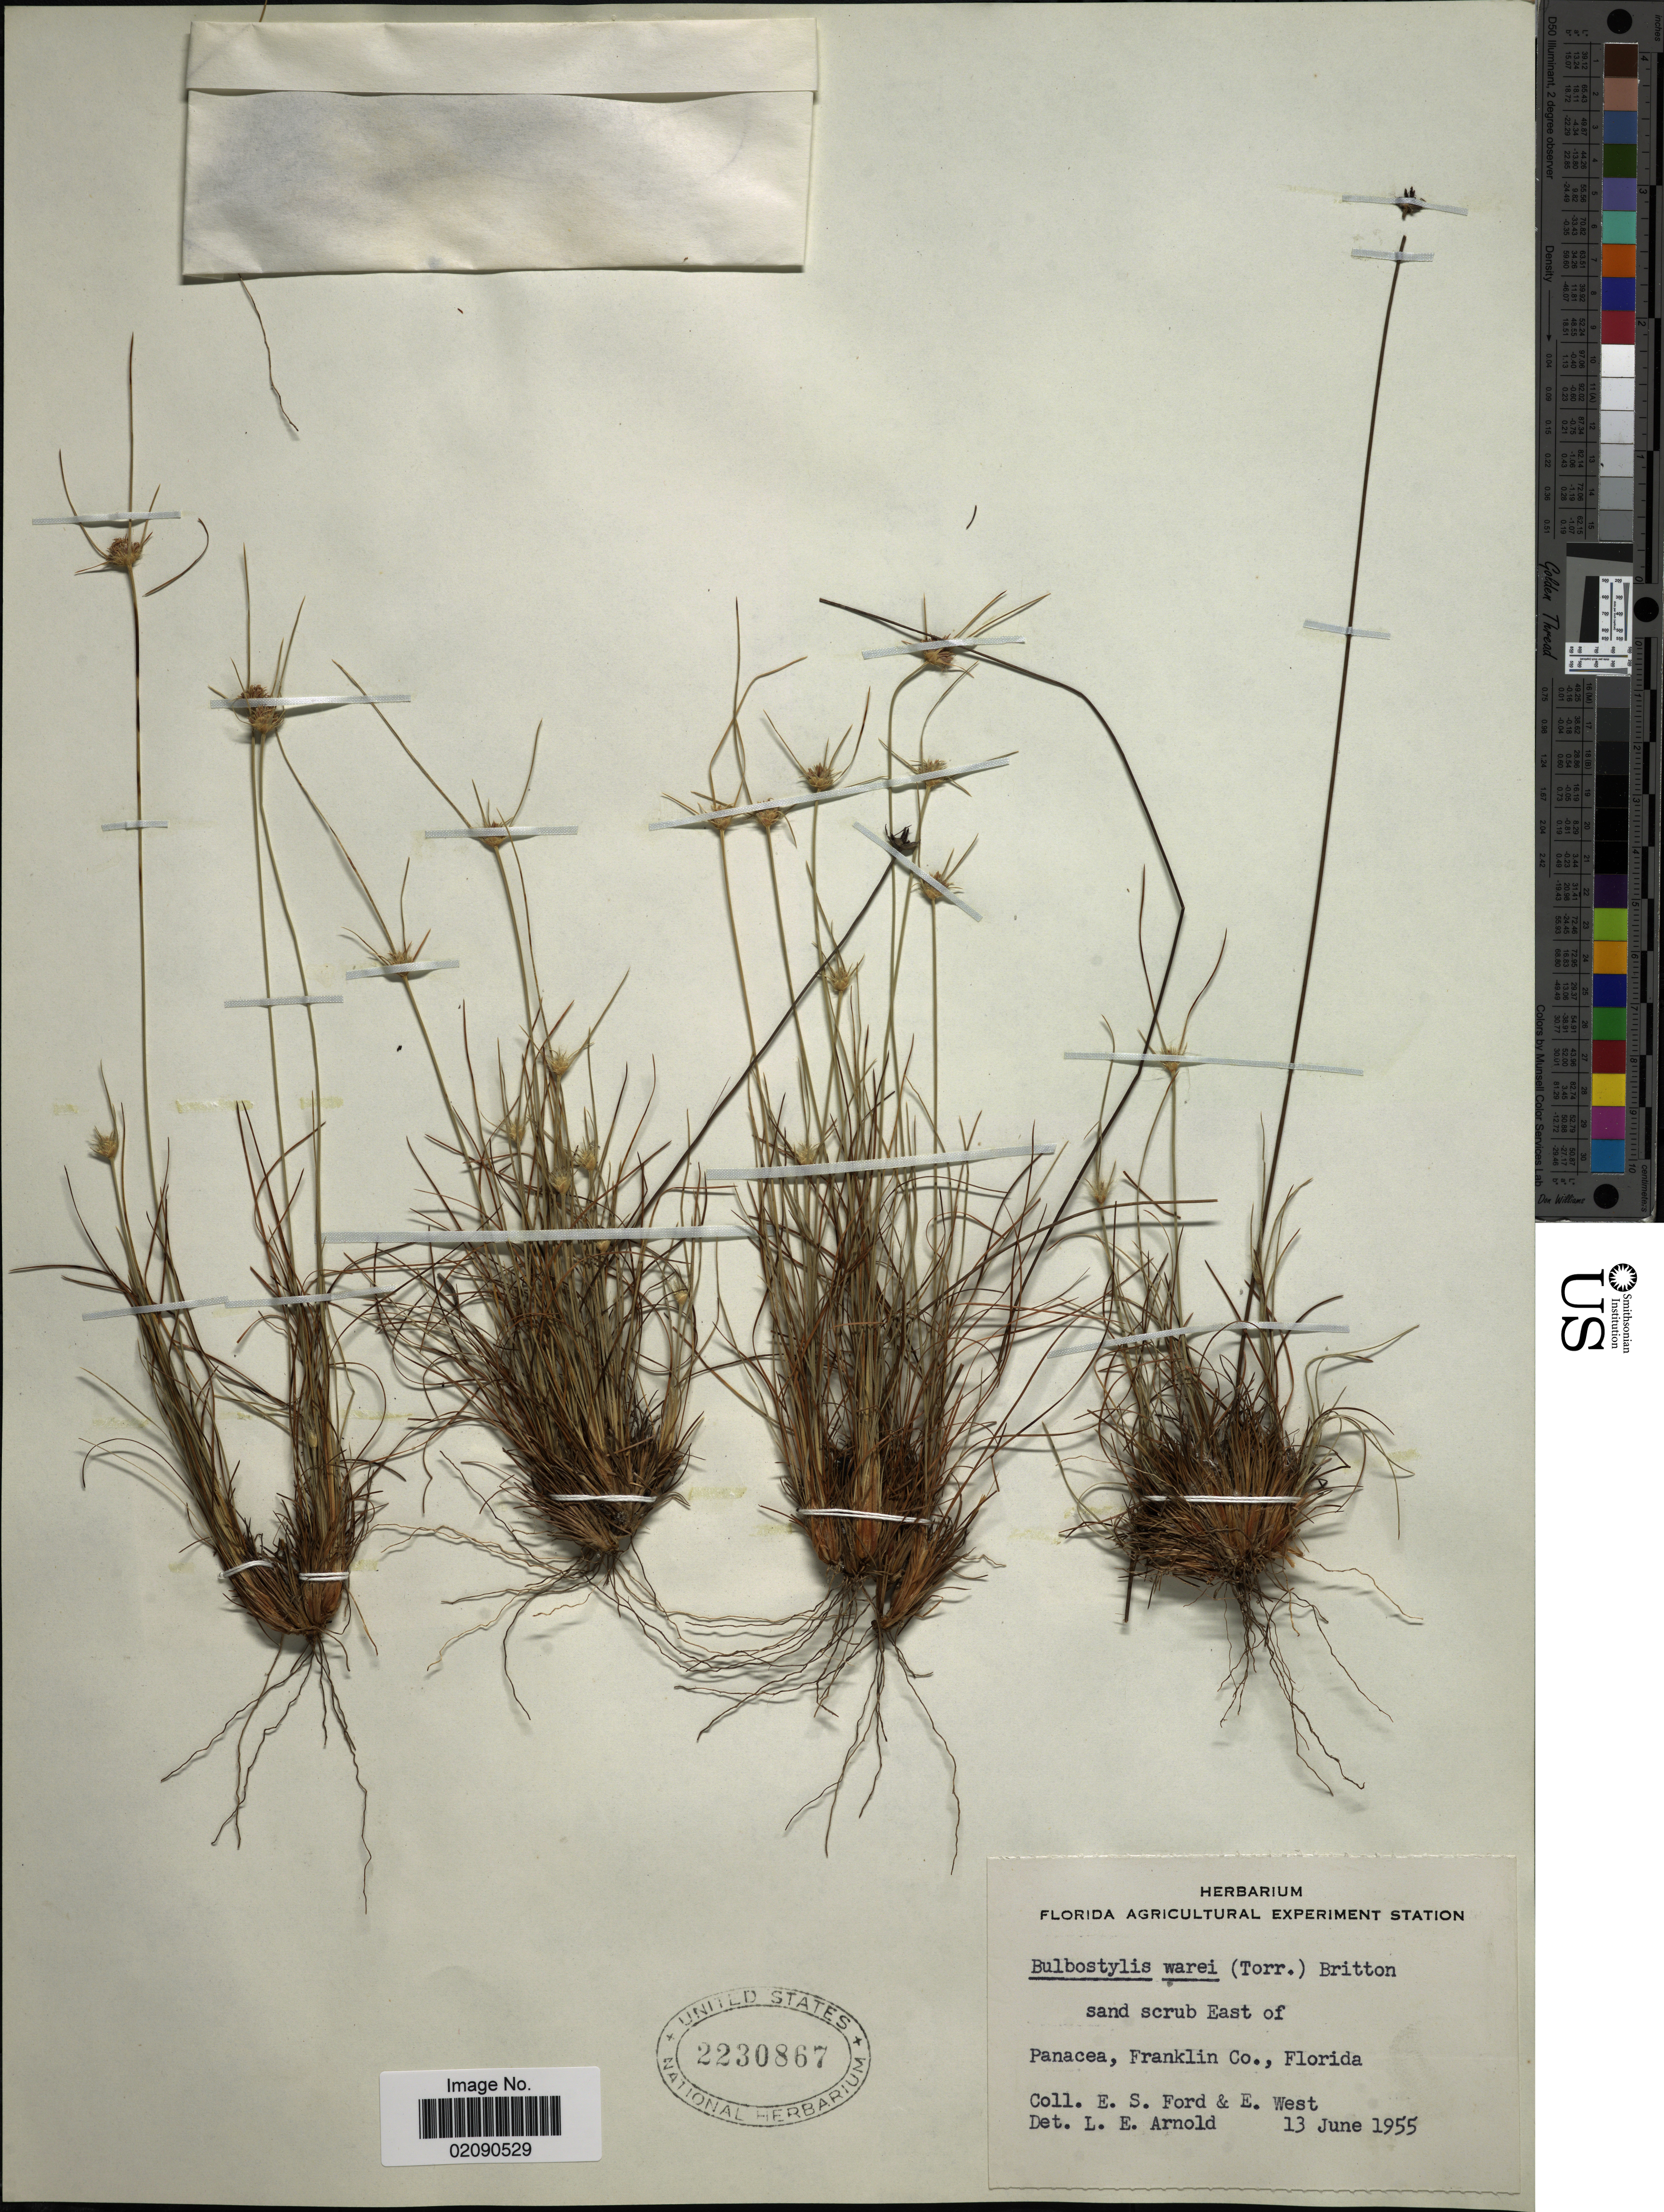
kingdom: Plantae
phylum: Tracheophyta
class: Liliopsida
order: Poales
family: Cyperaceae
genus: Bulbostylis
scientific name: Bulbostylis warei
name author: (Torr.) C.B. Clarke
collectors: E. Ford & E. West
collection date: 1955-06-13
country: United States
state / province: Florida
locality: Sand scrub East of Panacea, Franklin Co.,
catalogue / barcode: US 2230867